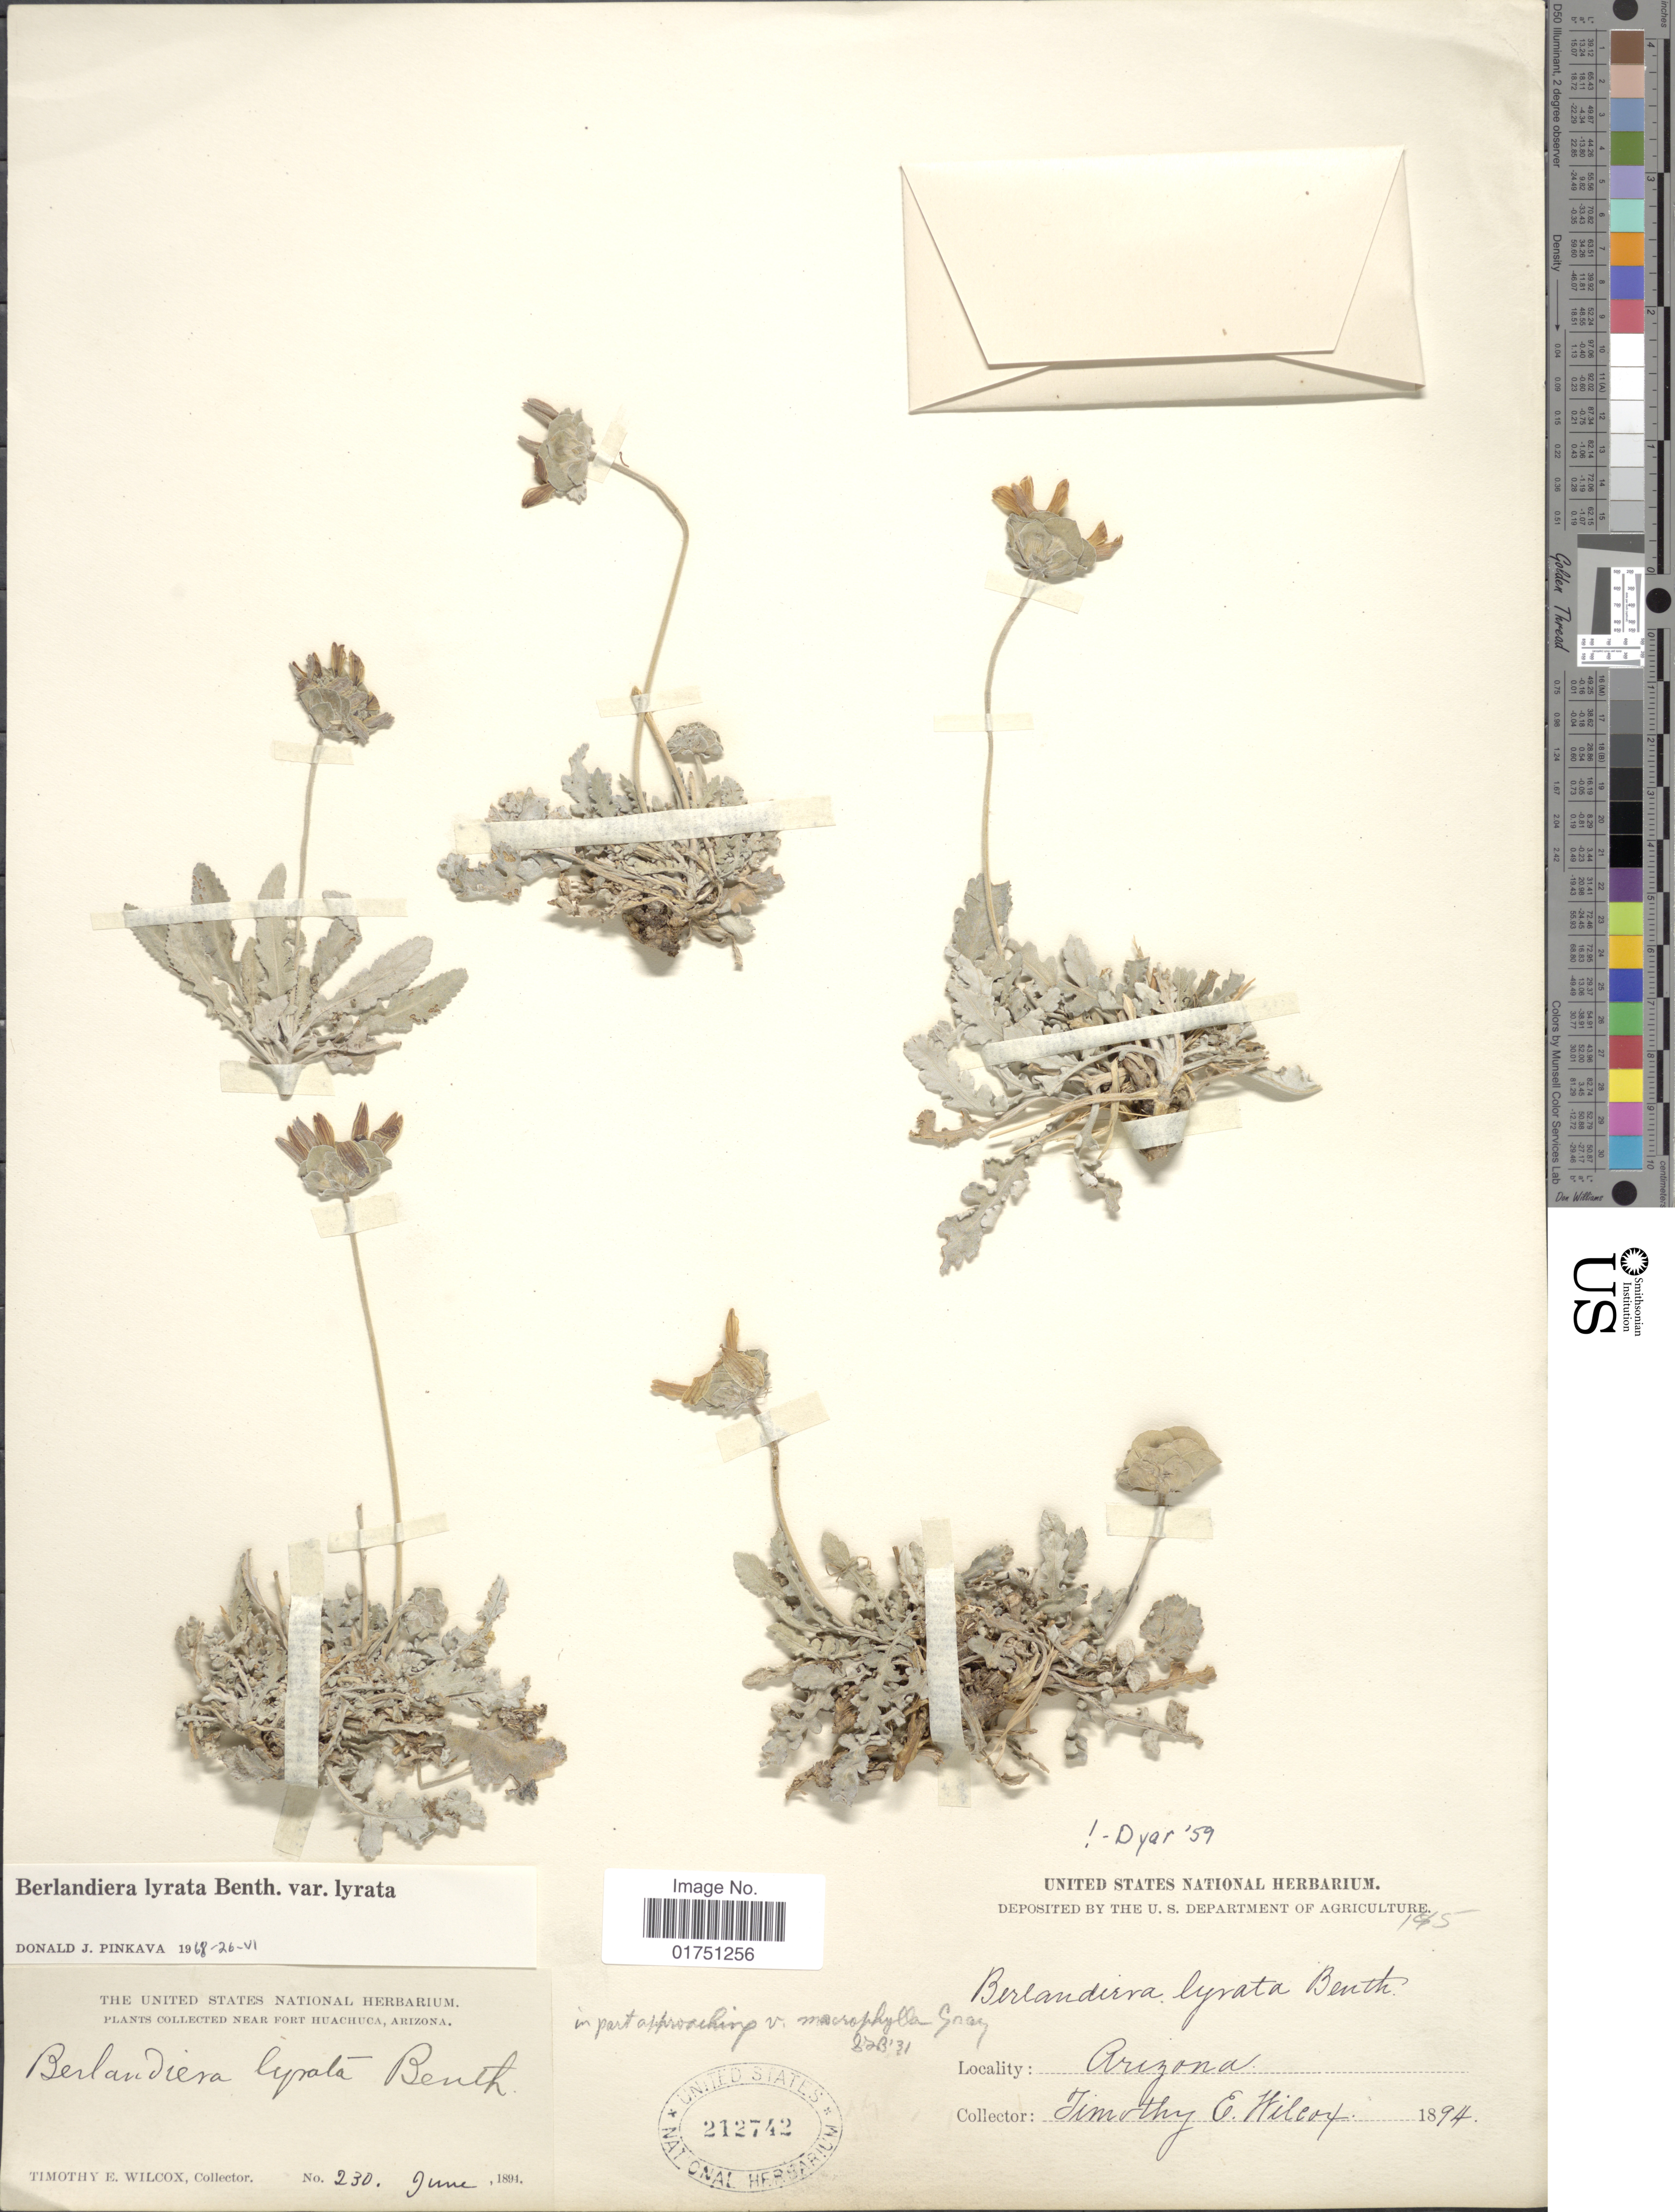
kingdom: Plantae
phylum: Tracheophyta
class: Magnoliopsida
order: Asterales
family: Asteraceae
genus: Berlandiera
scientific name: Berlandiera lyrata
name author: Benth.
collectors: T. E. Wilcox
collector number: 230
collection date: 1894-06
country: United States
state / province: Arizona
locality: Near Fort Huachuca, Arizona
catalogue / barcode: US 212742